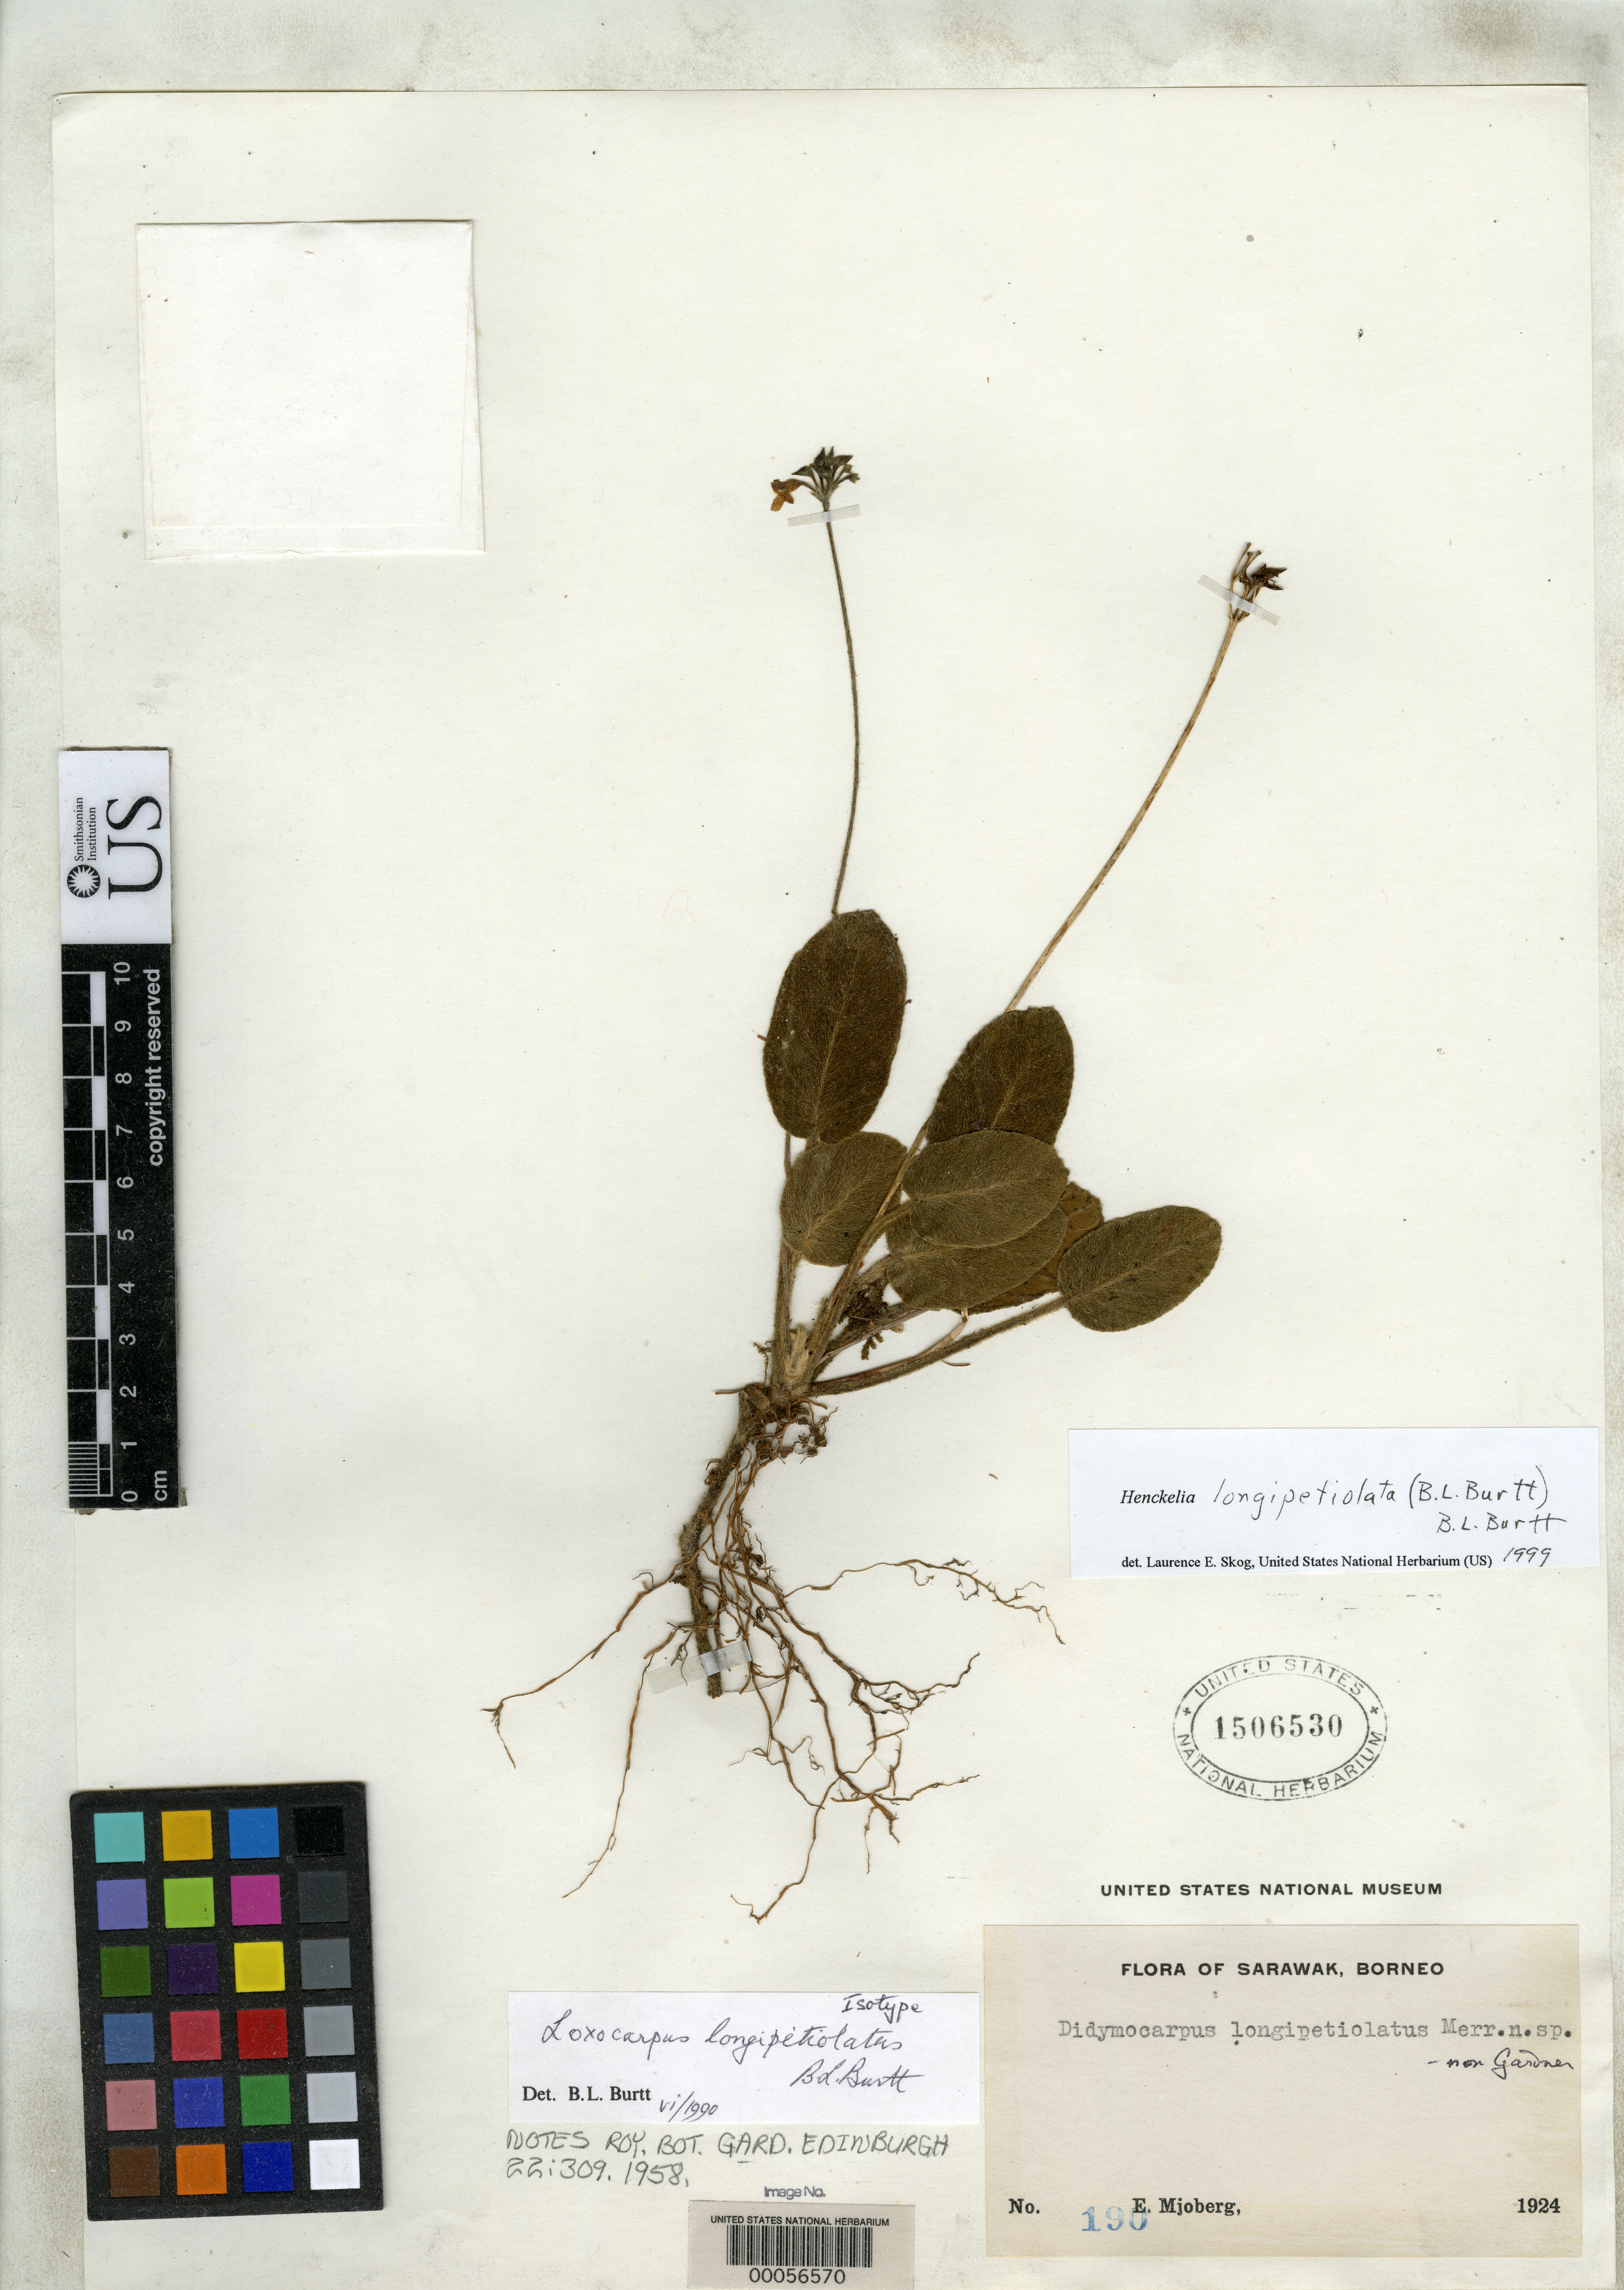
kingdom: Plantae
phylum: Tracheophyta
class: Magnoliopsida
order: Lamiales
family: Gesneriaceae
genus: Loxocarpus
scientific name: Loxocarpus longipetiolatus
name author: B.L. Burtt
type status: Isotype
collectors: E. Mjoberg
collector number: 190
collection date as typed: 1924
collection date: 1924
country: Malaysia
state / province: Sarawak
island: Borneo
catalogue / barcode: US 1506530